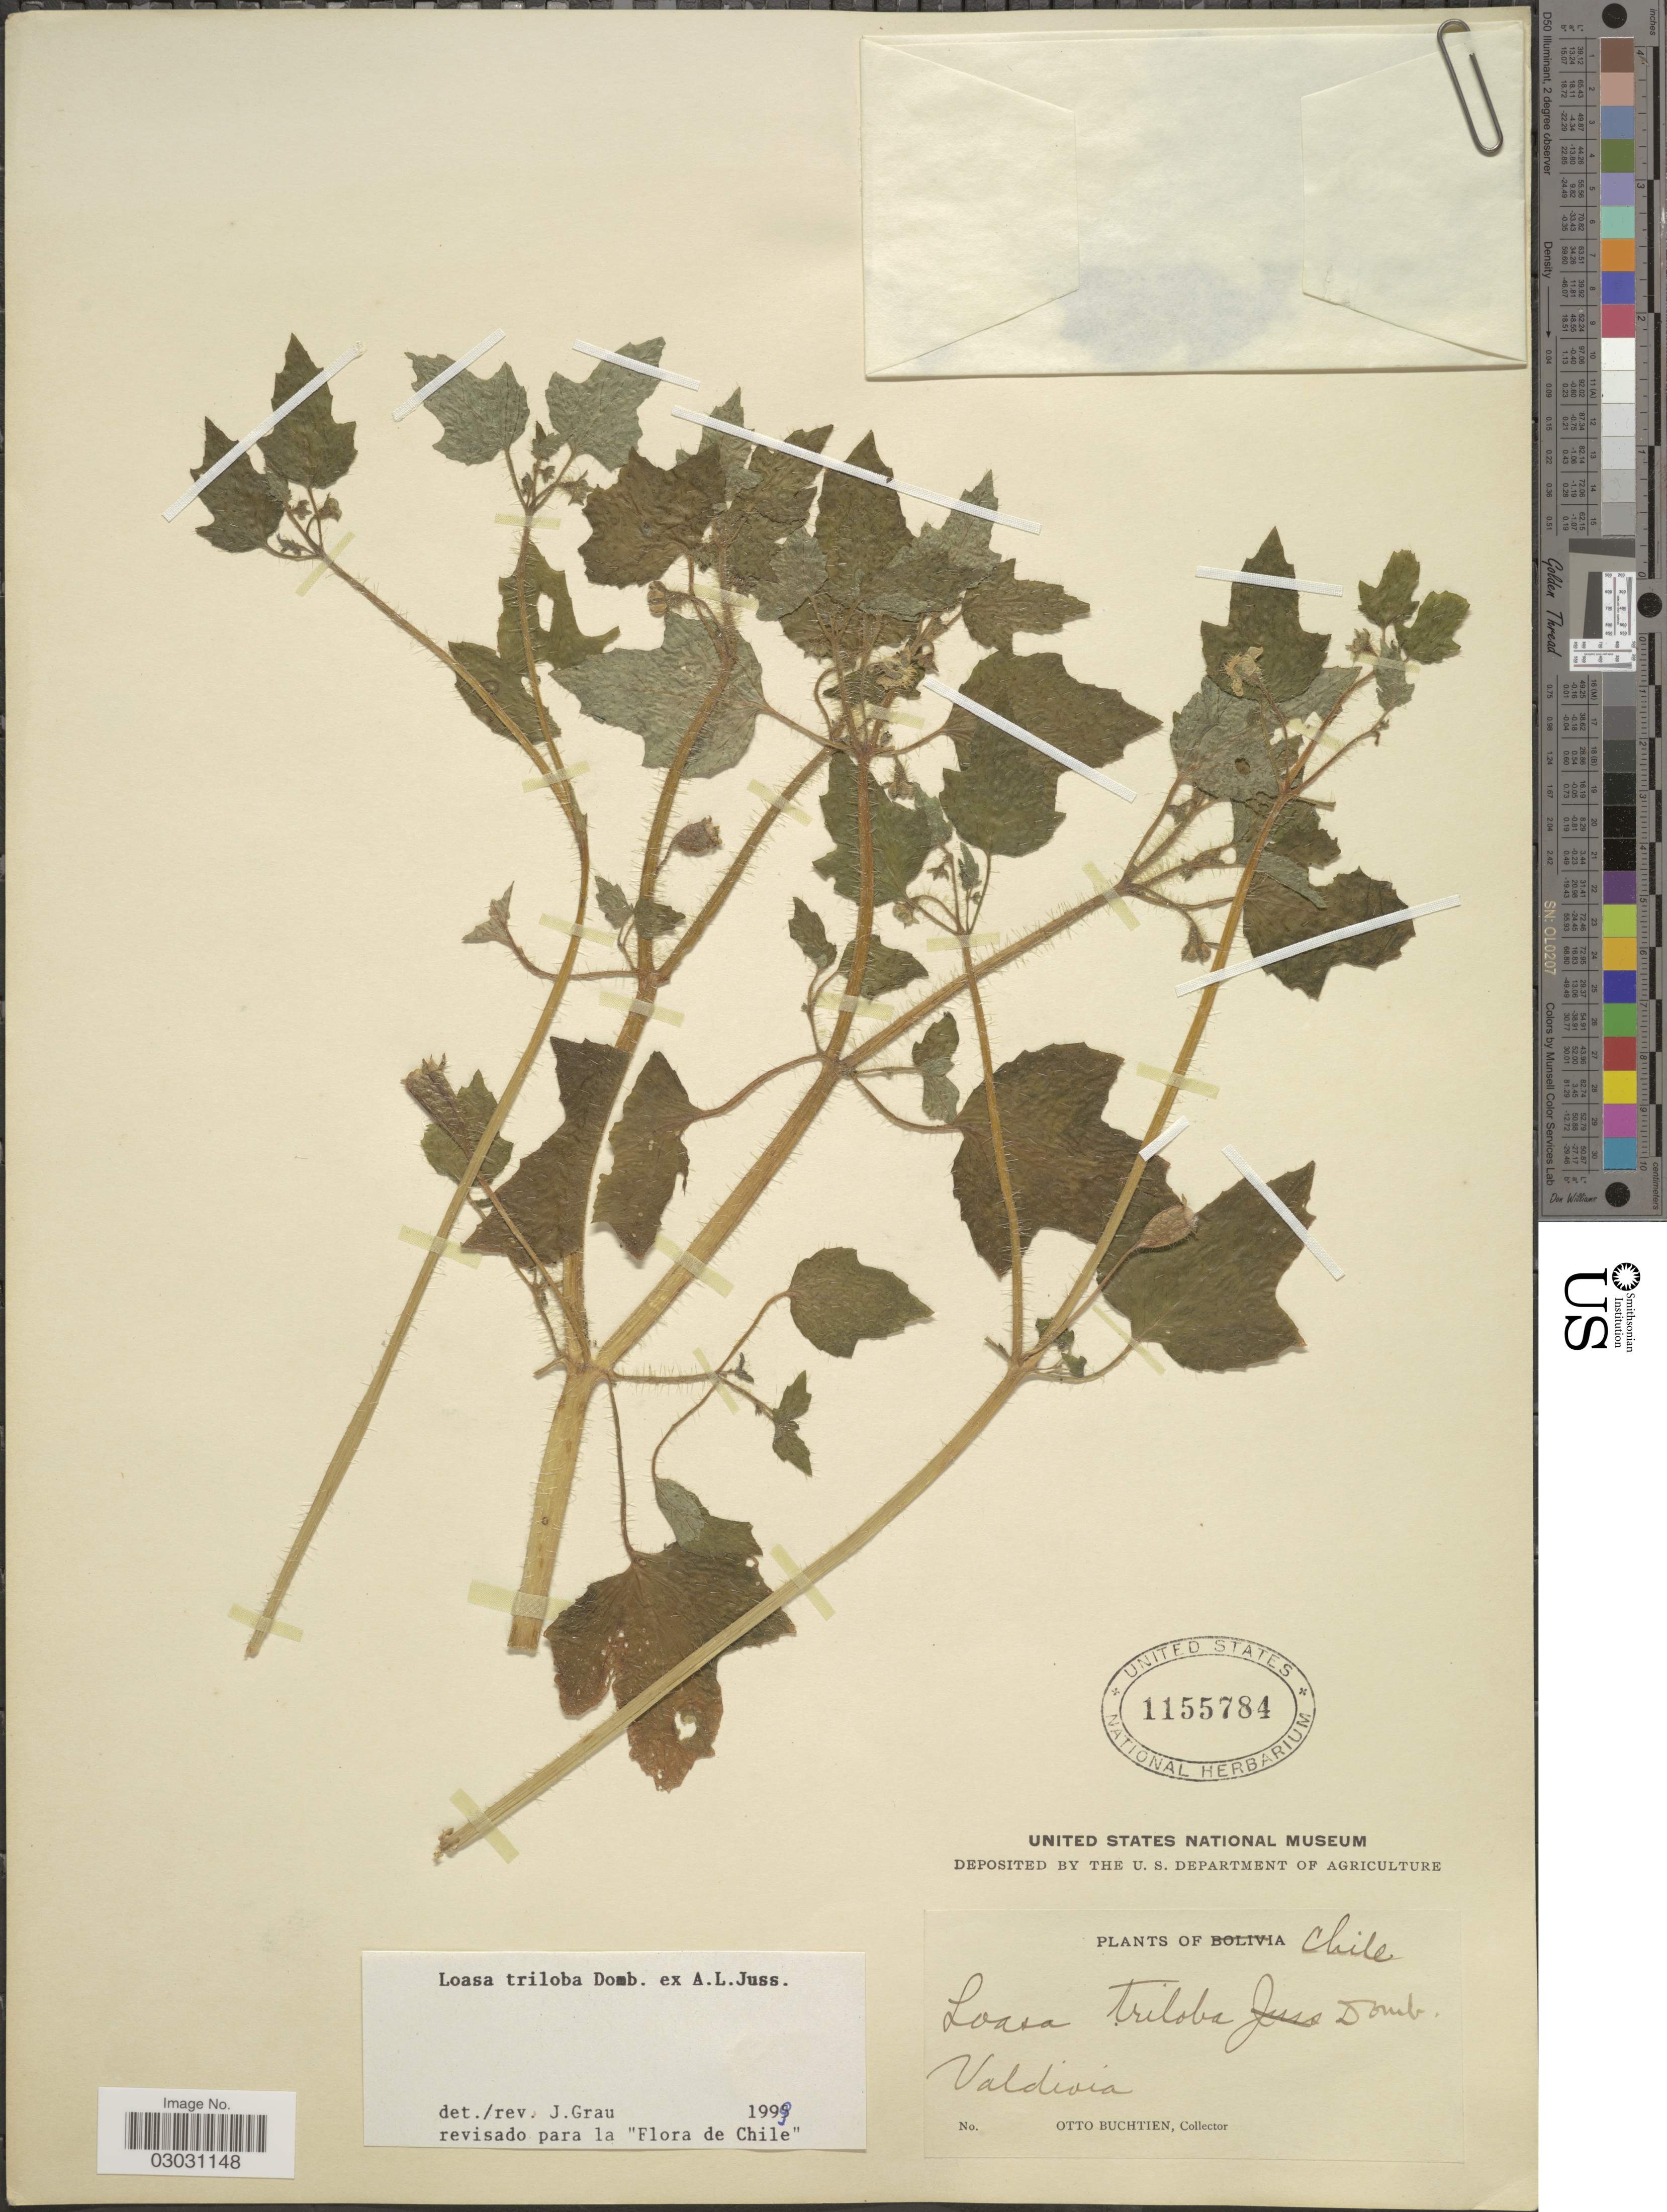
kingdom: Plantae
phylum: Tracheophyta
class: Magnoliopsida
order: Cornales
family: Loasaceae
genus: Loasa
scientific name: Loasa triloba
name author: Dombey ex Juss.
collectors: O. Buchtien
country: Chile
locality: Valdivia.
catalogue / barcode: US 1155784